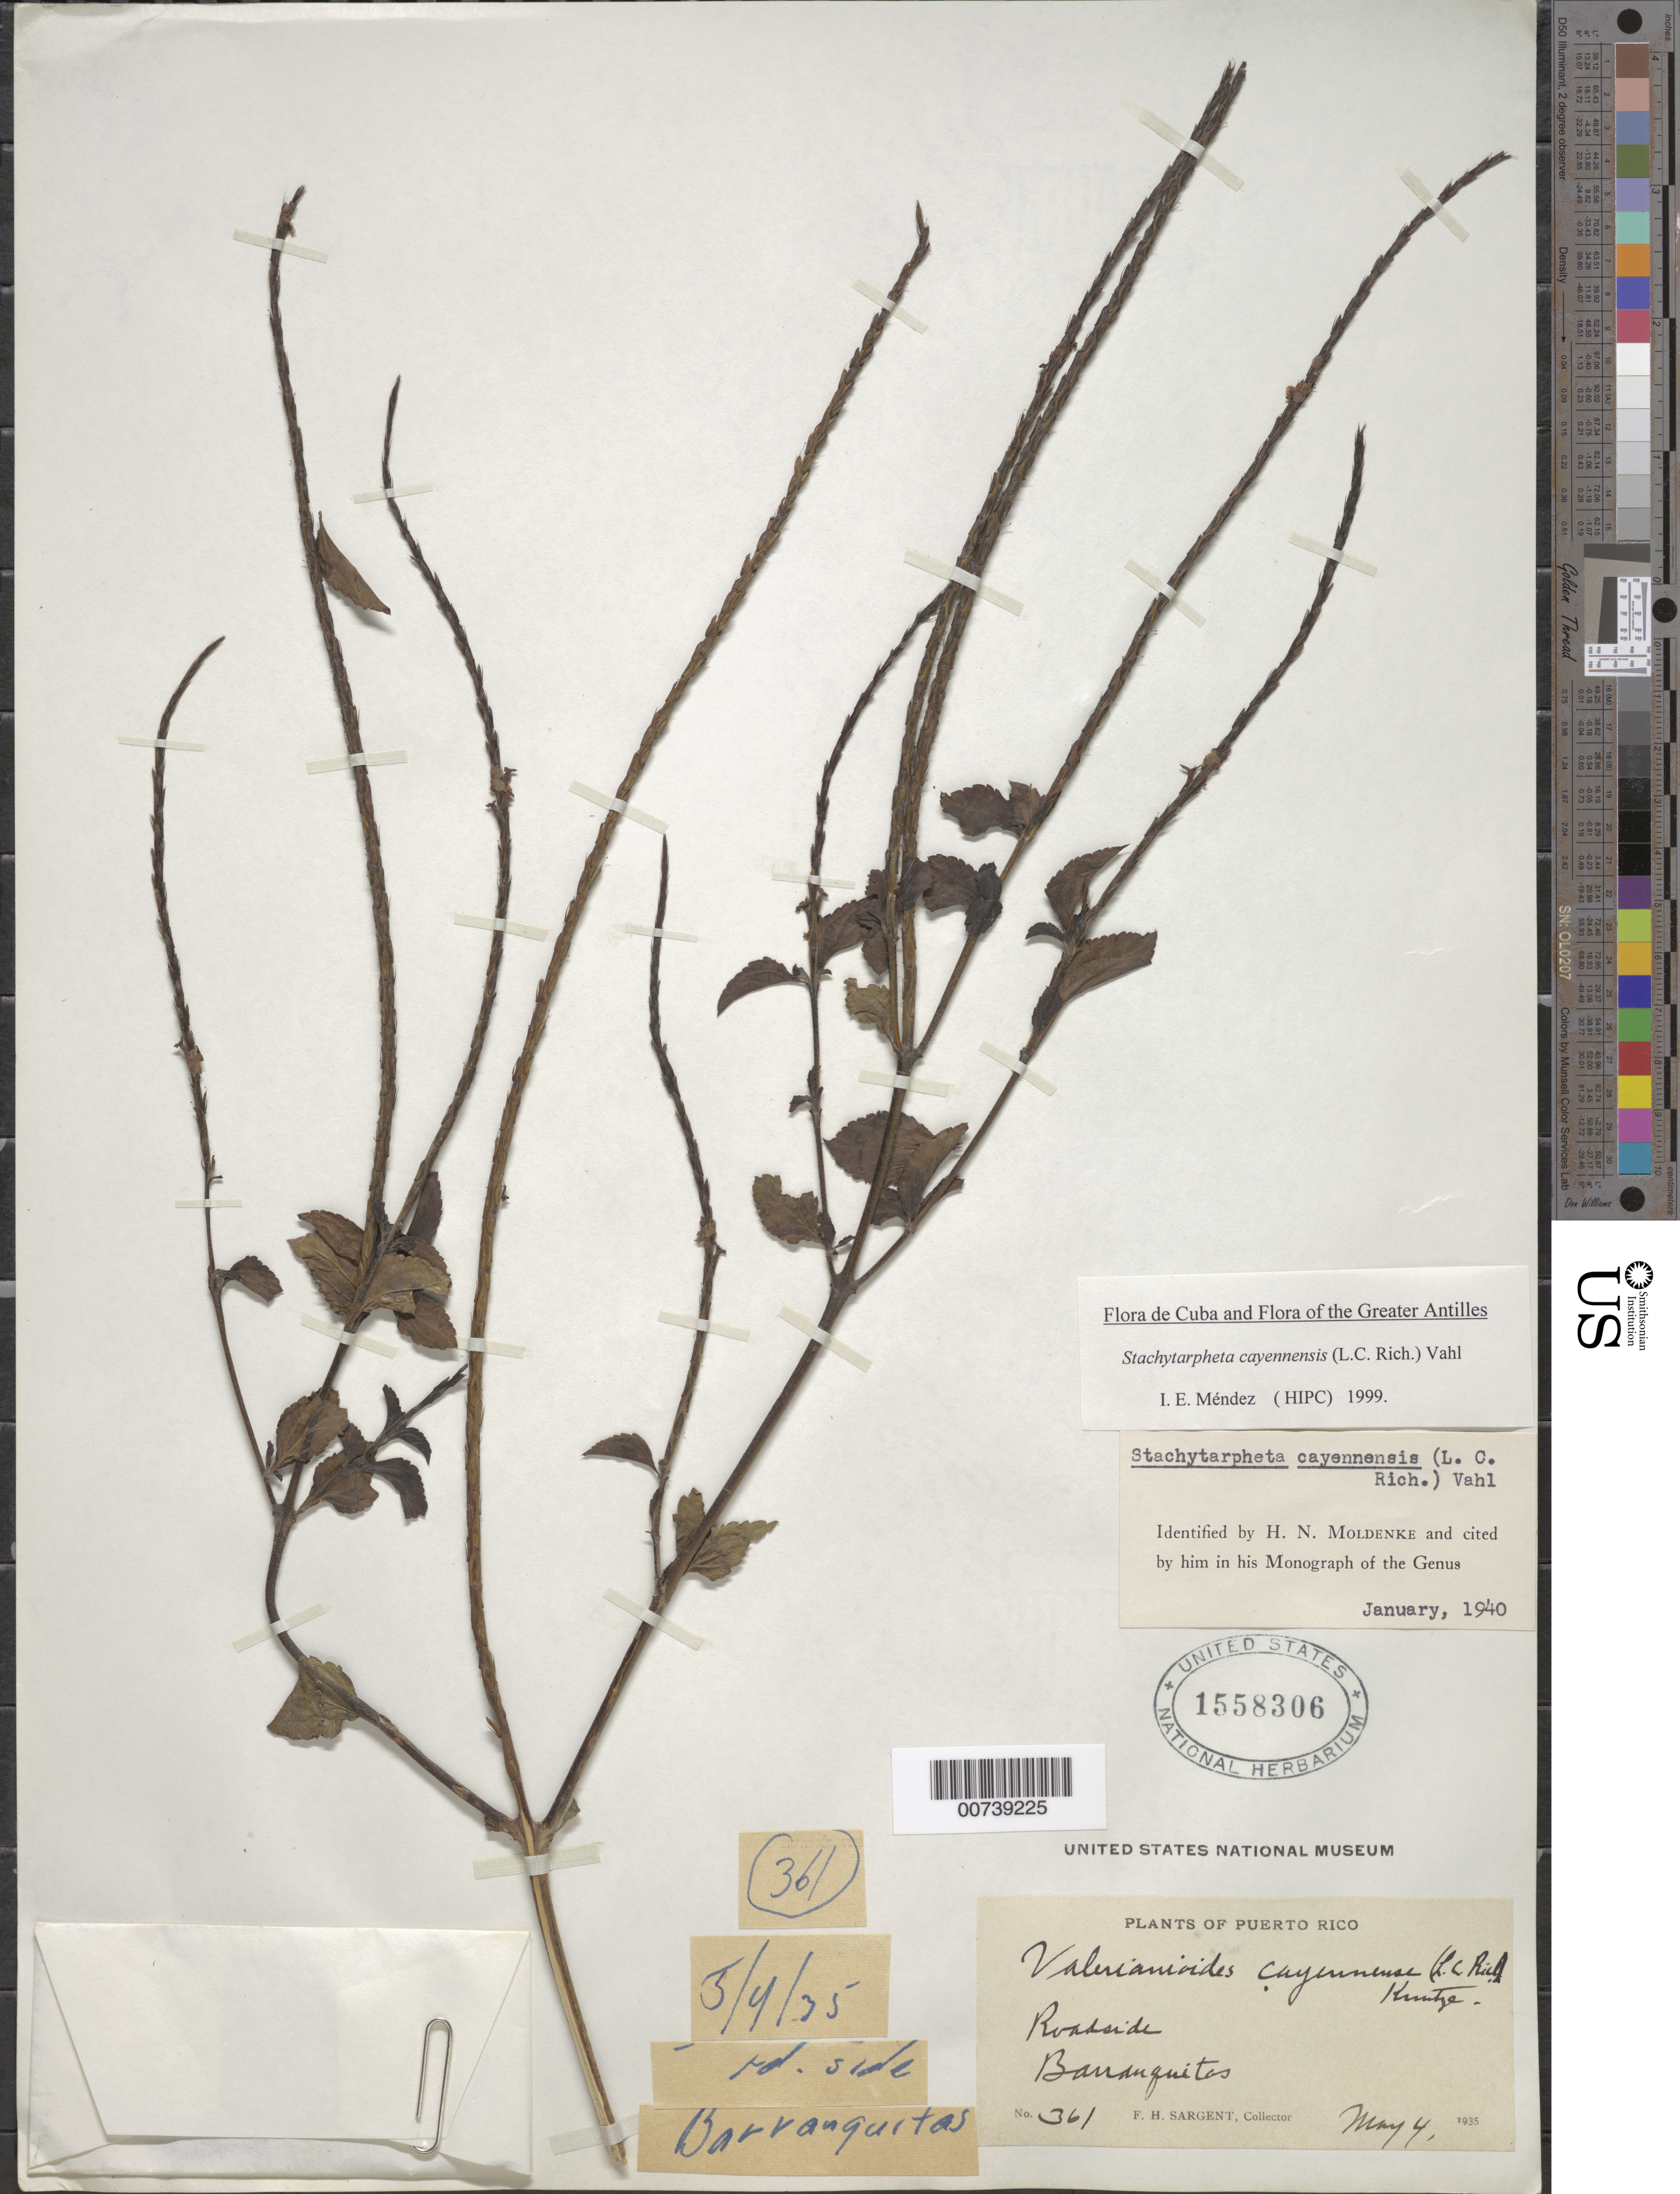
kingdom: Plantae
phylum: Tracheophyta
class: Magnoliopsida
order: Lamiales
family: Verbenaceae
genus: Stachytarpheta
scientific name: Stachytarpheta cayennensis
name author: (Rich.) Vahl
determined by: Méndez, Isidro E., (HIPC)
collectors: F. H. Sargent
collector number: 361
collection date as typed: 04 May 1935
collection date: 1935-05-04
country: Puerto Rico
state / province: Barranquitas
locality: Barranquitas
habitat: Roadside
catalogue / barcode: US 1558306